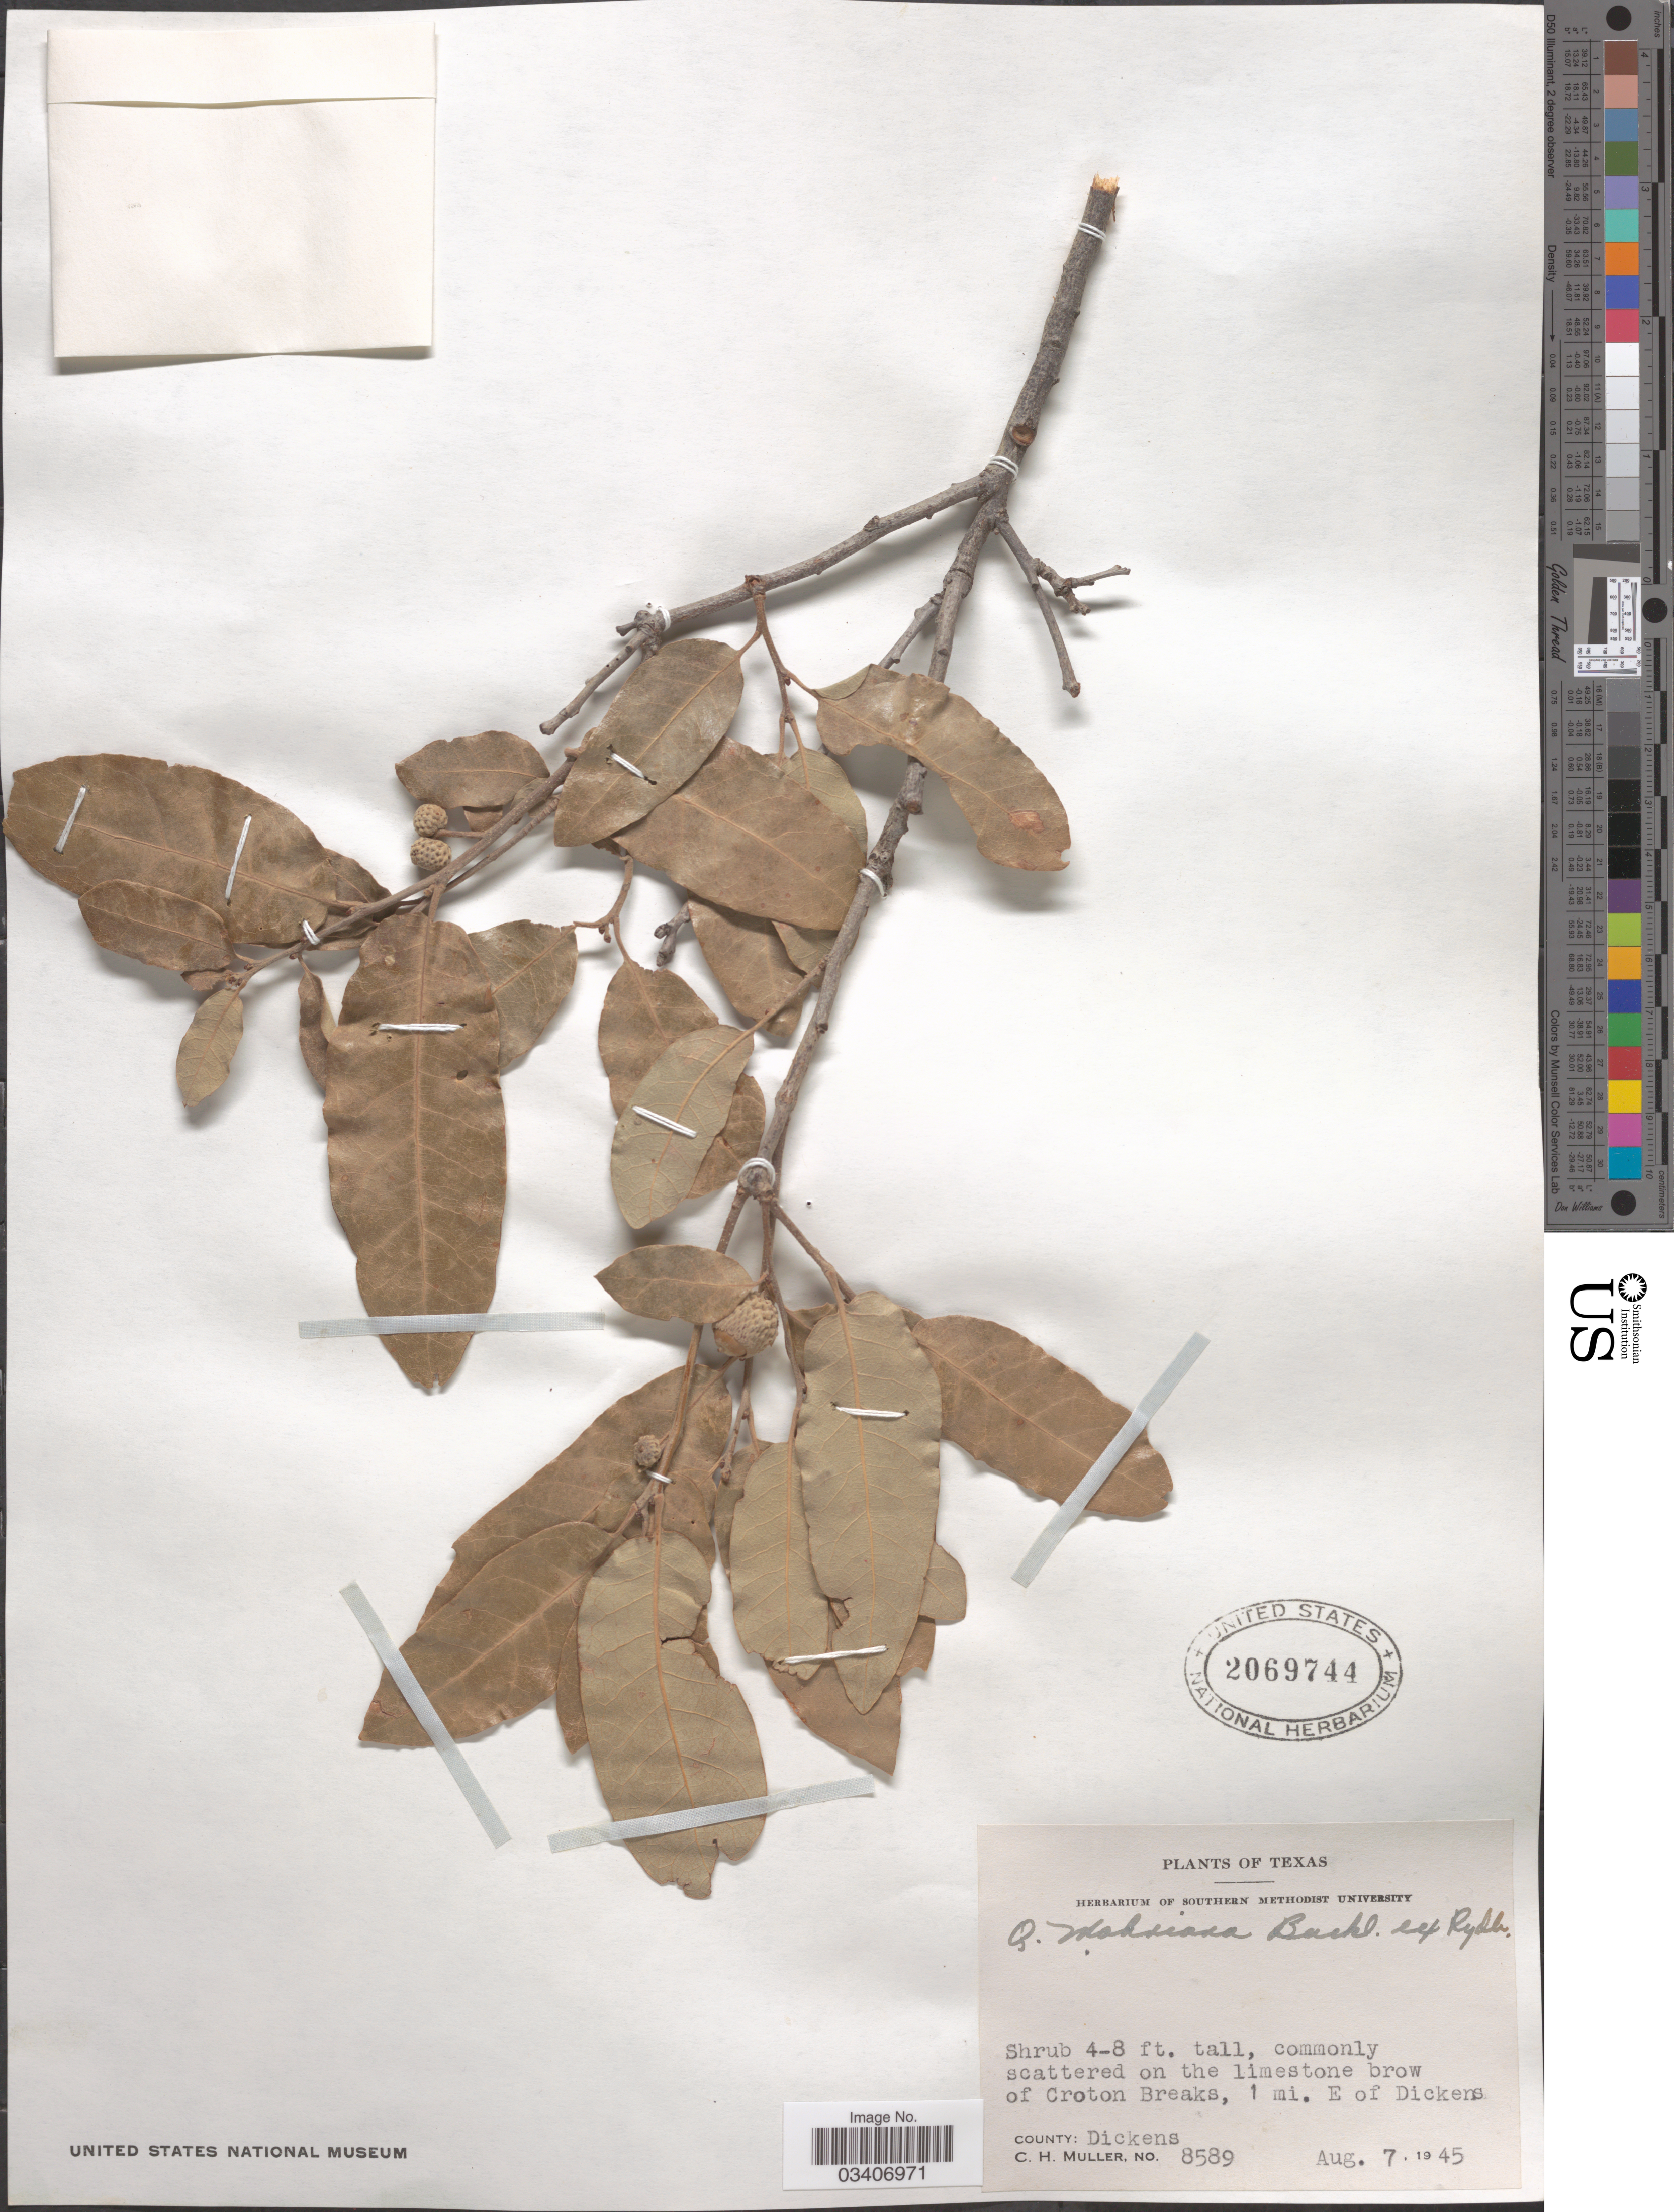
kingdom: Plantae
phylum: Tracheophyta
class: Magnoliopsida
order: Fagales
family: Fagaceae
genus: Quercus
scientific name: Quercus mohriana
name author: Buckley ex Rydb.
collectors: C. H. Mueller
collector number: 8589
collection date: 1945-08-07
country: United States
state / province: Texas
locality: Commonly scattered on the limestone brow of Croton Breaks, 1 mi. E of Dickens. County: Dickens.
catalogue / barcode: US 2069744